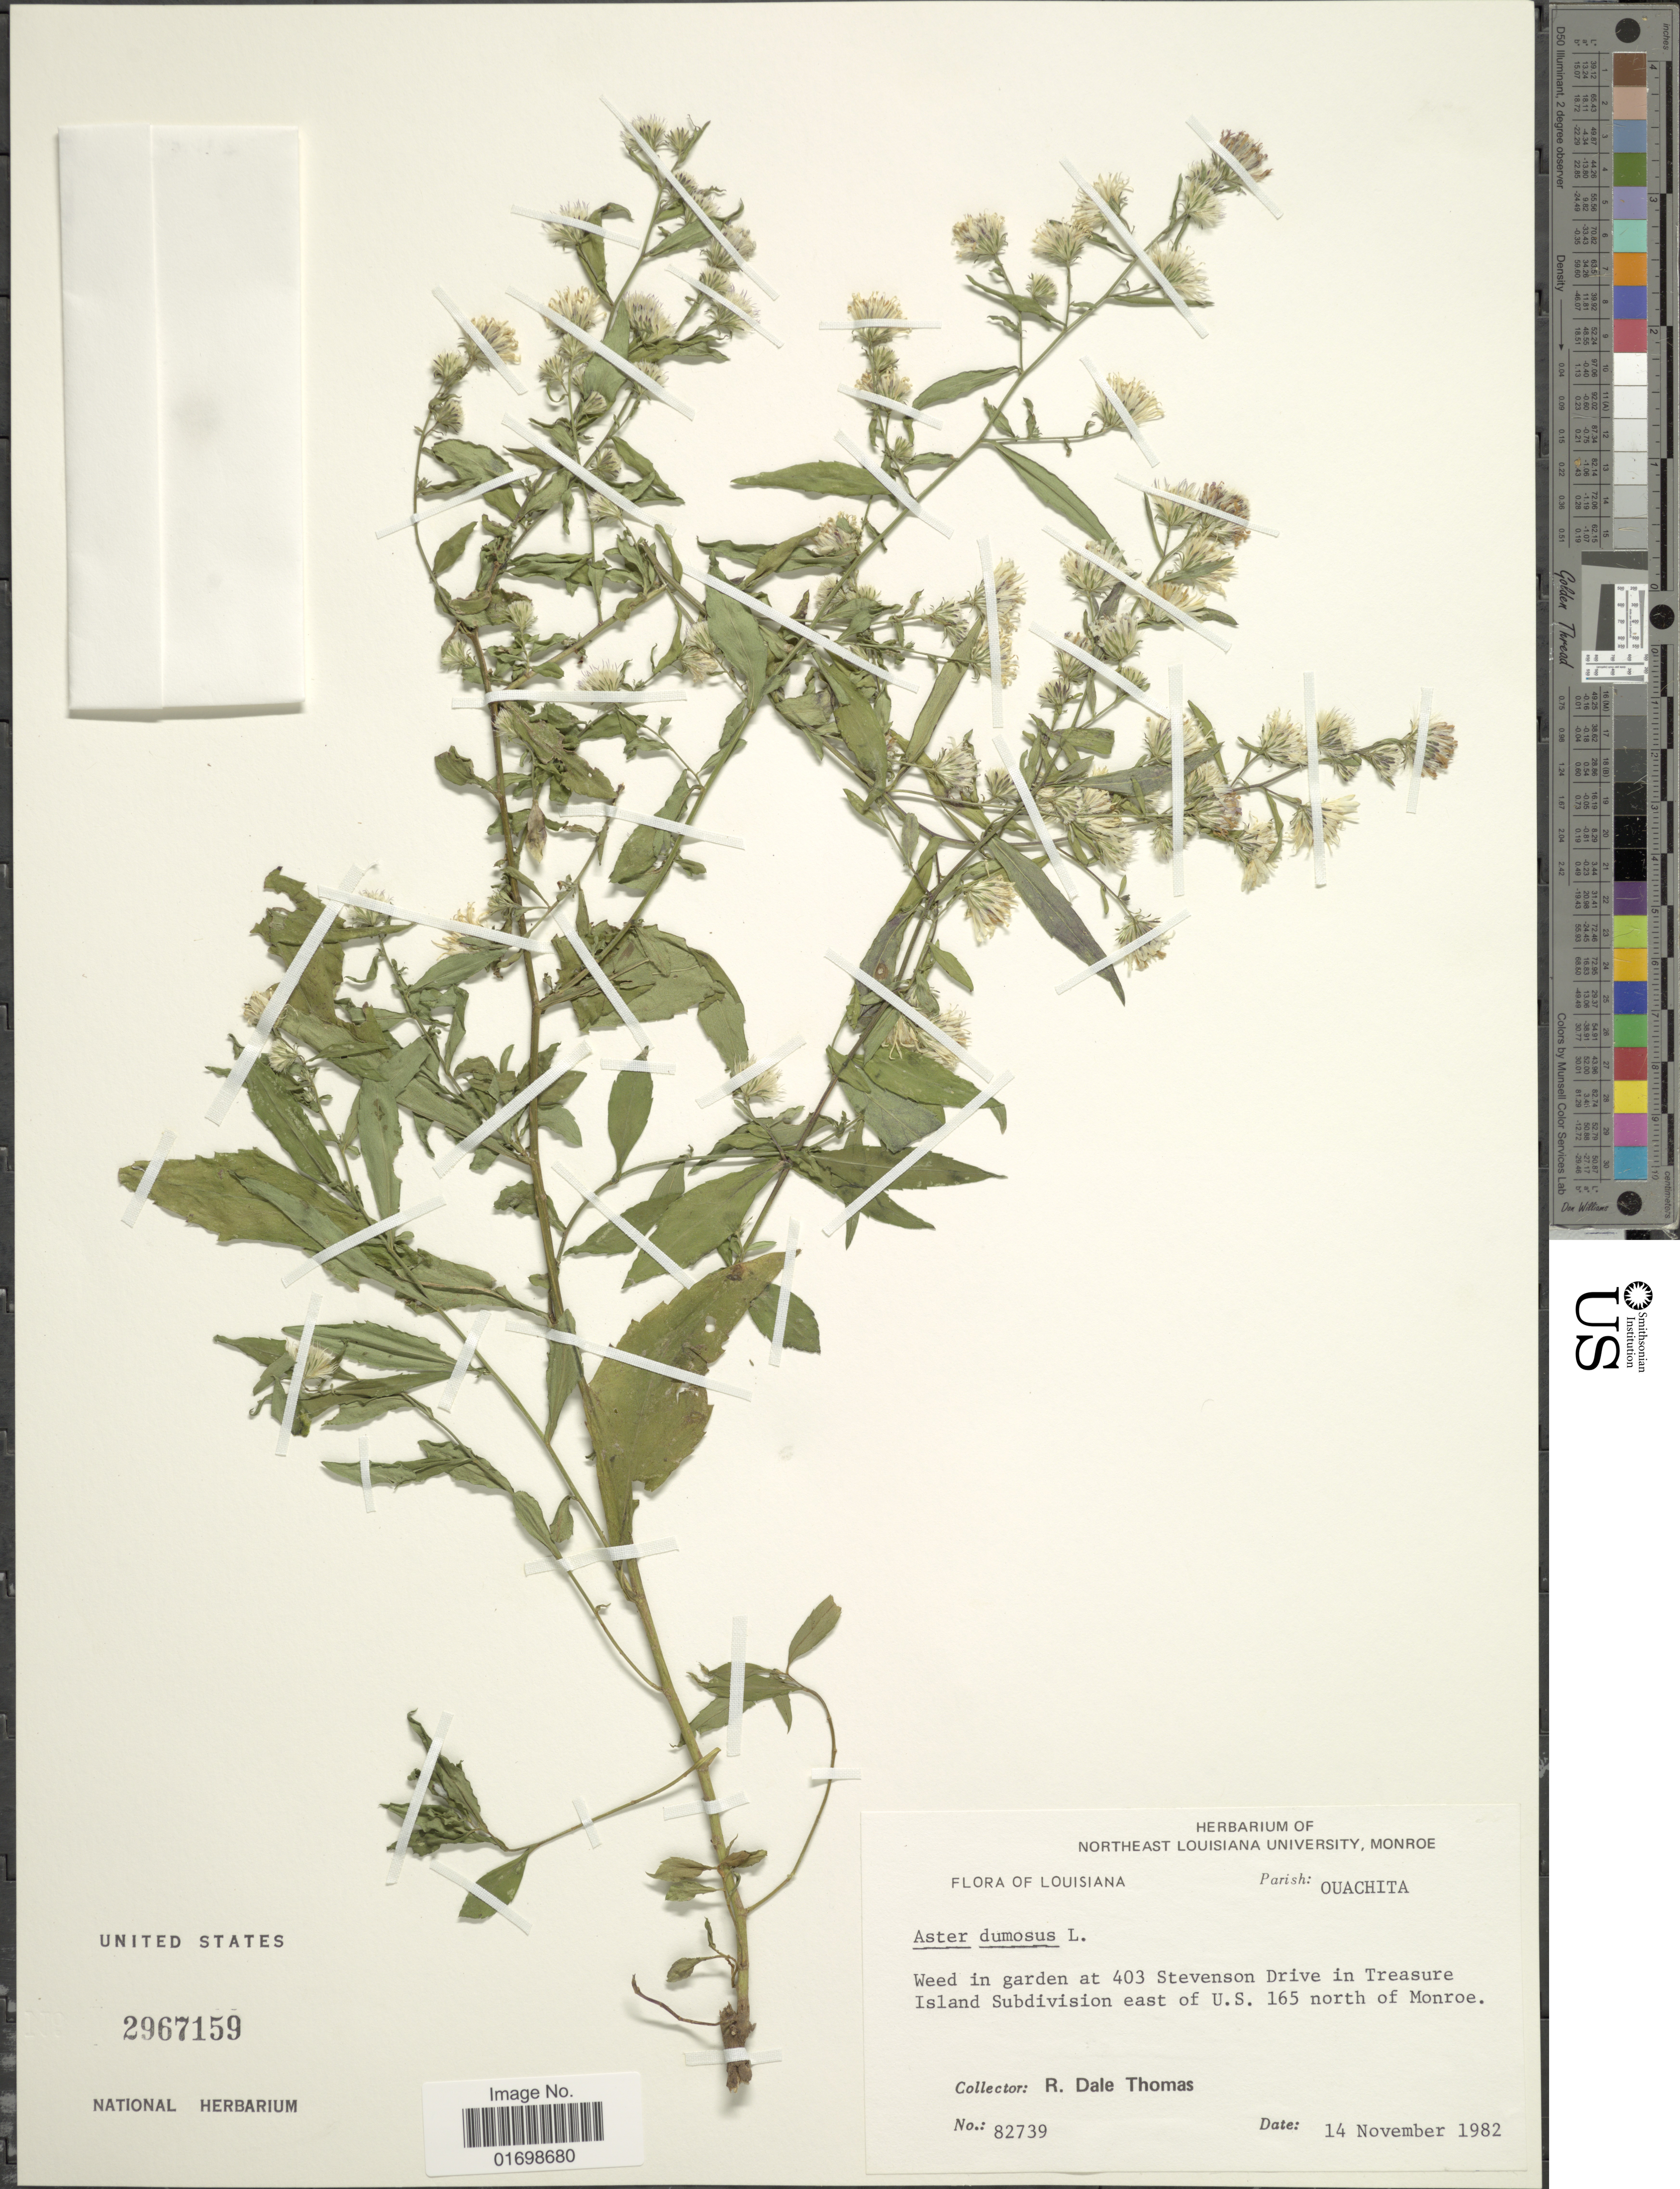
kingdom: Plantae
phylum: Tracheophyta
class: Magnoliopsida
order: Asterales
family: Asteraceae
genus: Symphyotrichum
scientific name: Symphyotrichum dumosum var. coridifolium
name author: (Michx.) Semple et al.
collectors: R. Thomas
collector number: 82739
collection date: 1982-11-14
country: United States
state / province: Louisiana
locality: Parish: Ouachita. Weed in garden at 403 Stevenson Drive in Tresure Island Subdivion east of East of U.S. 165 north of Monroe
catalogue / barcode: US 2967159